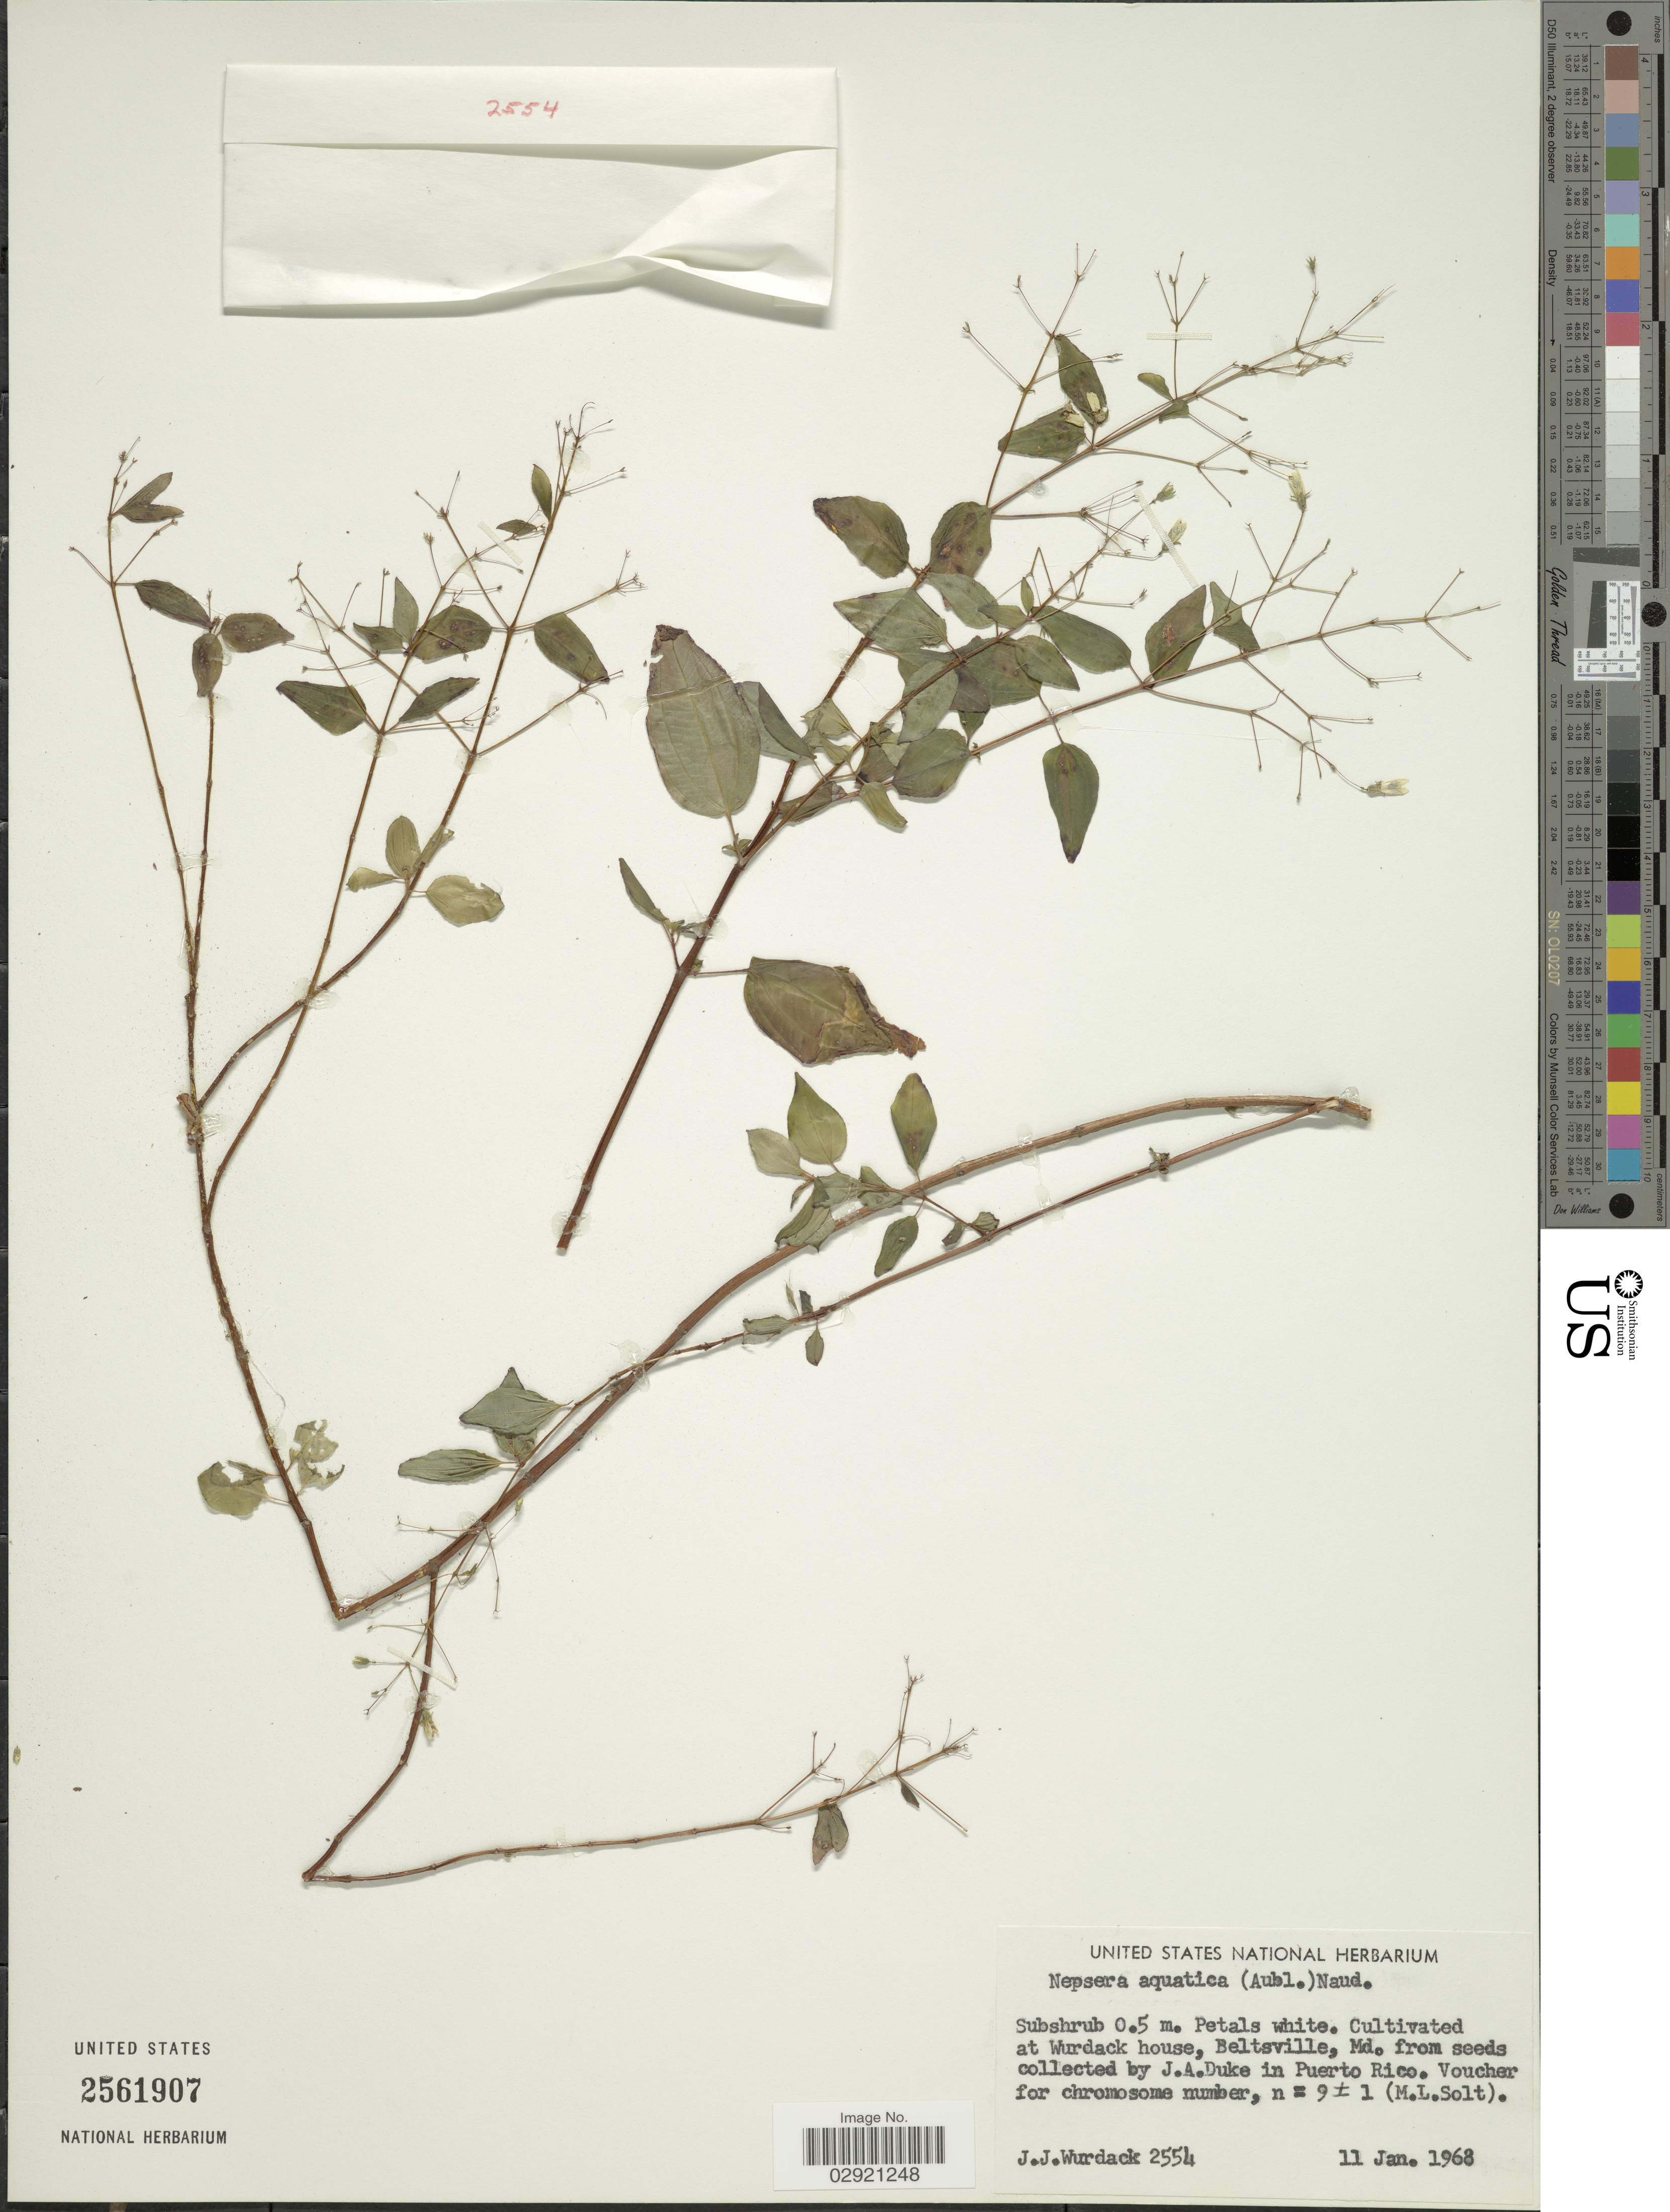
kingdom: Plantae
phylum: Tracheophyta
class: Magnoliopsida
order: Myrtales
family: Melastomataceae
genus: Nepsera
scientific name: Nepsera aquatica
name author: (Aubl.) Naudin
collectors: J. J. Wurdack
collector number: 2554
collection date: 1968-01-11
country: United States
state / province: Maryland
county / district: Prince George's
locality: At Wurdack house, Beltsville, Md.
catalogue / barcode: US 2561907